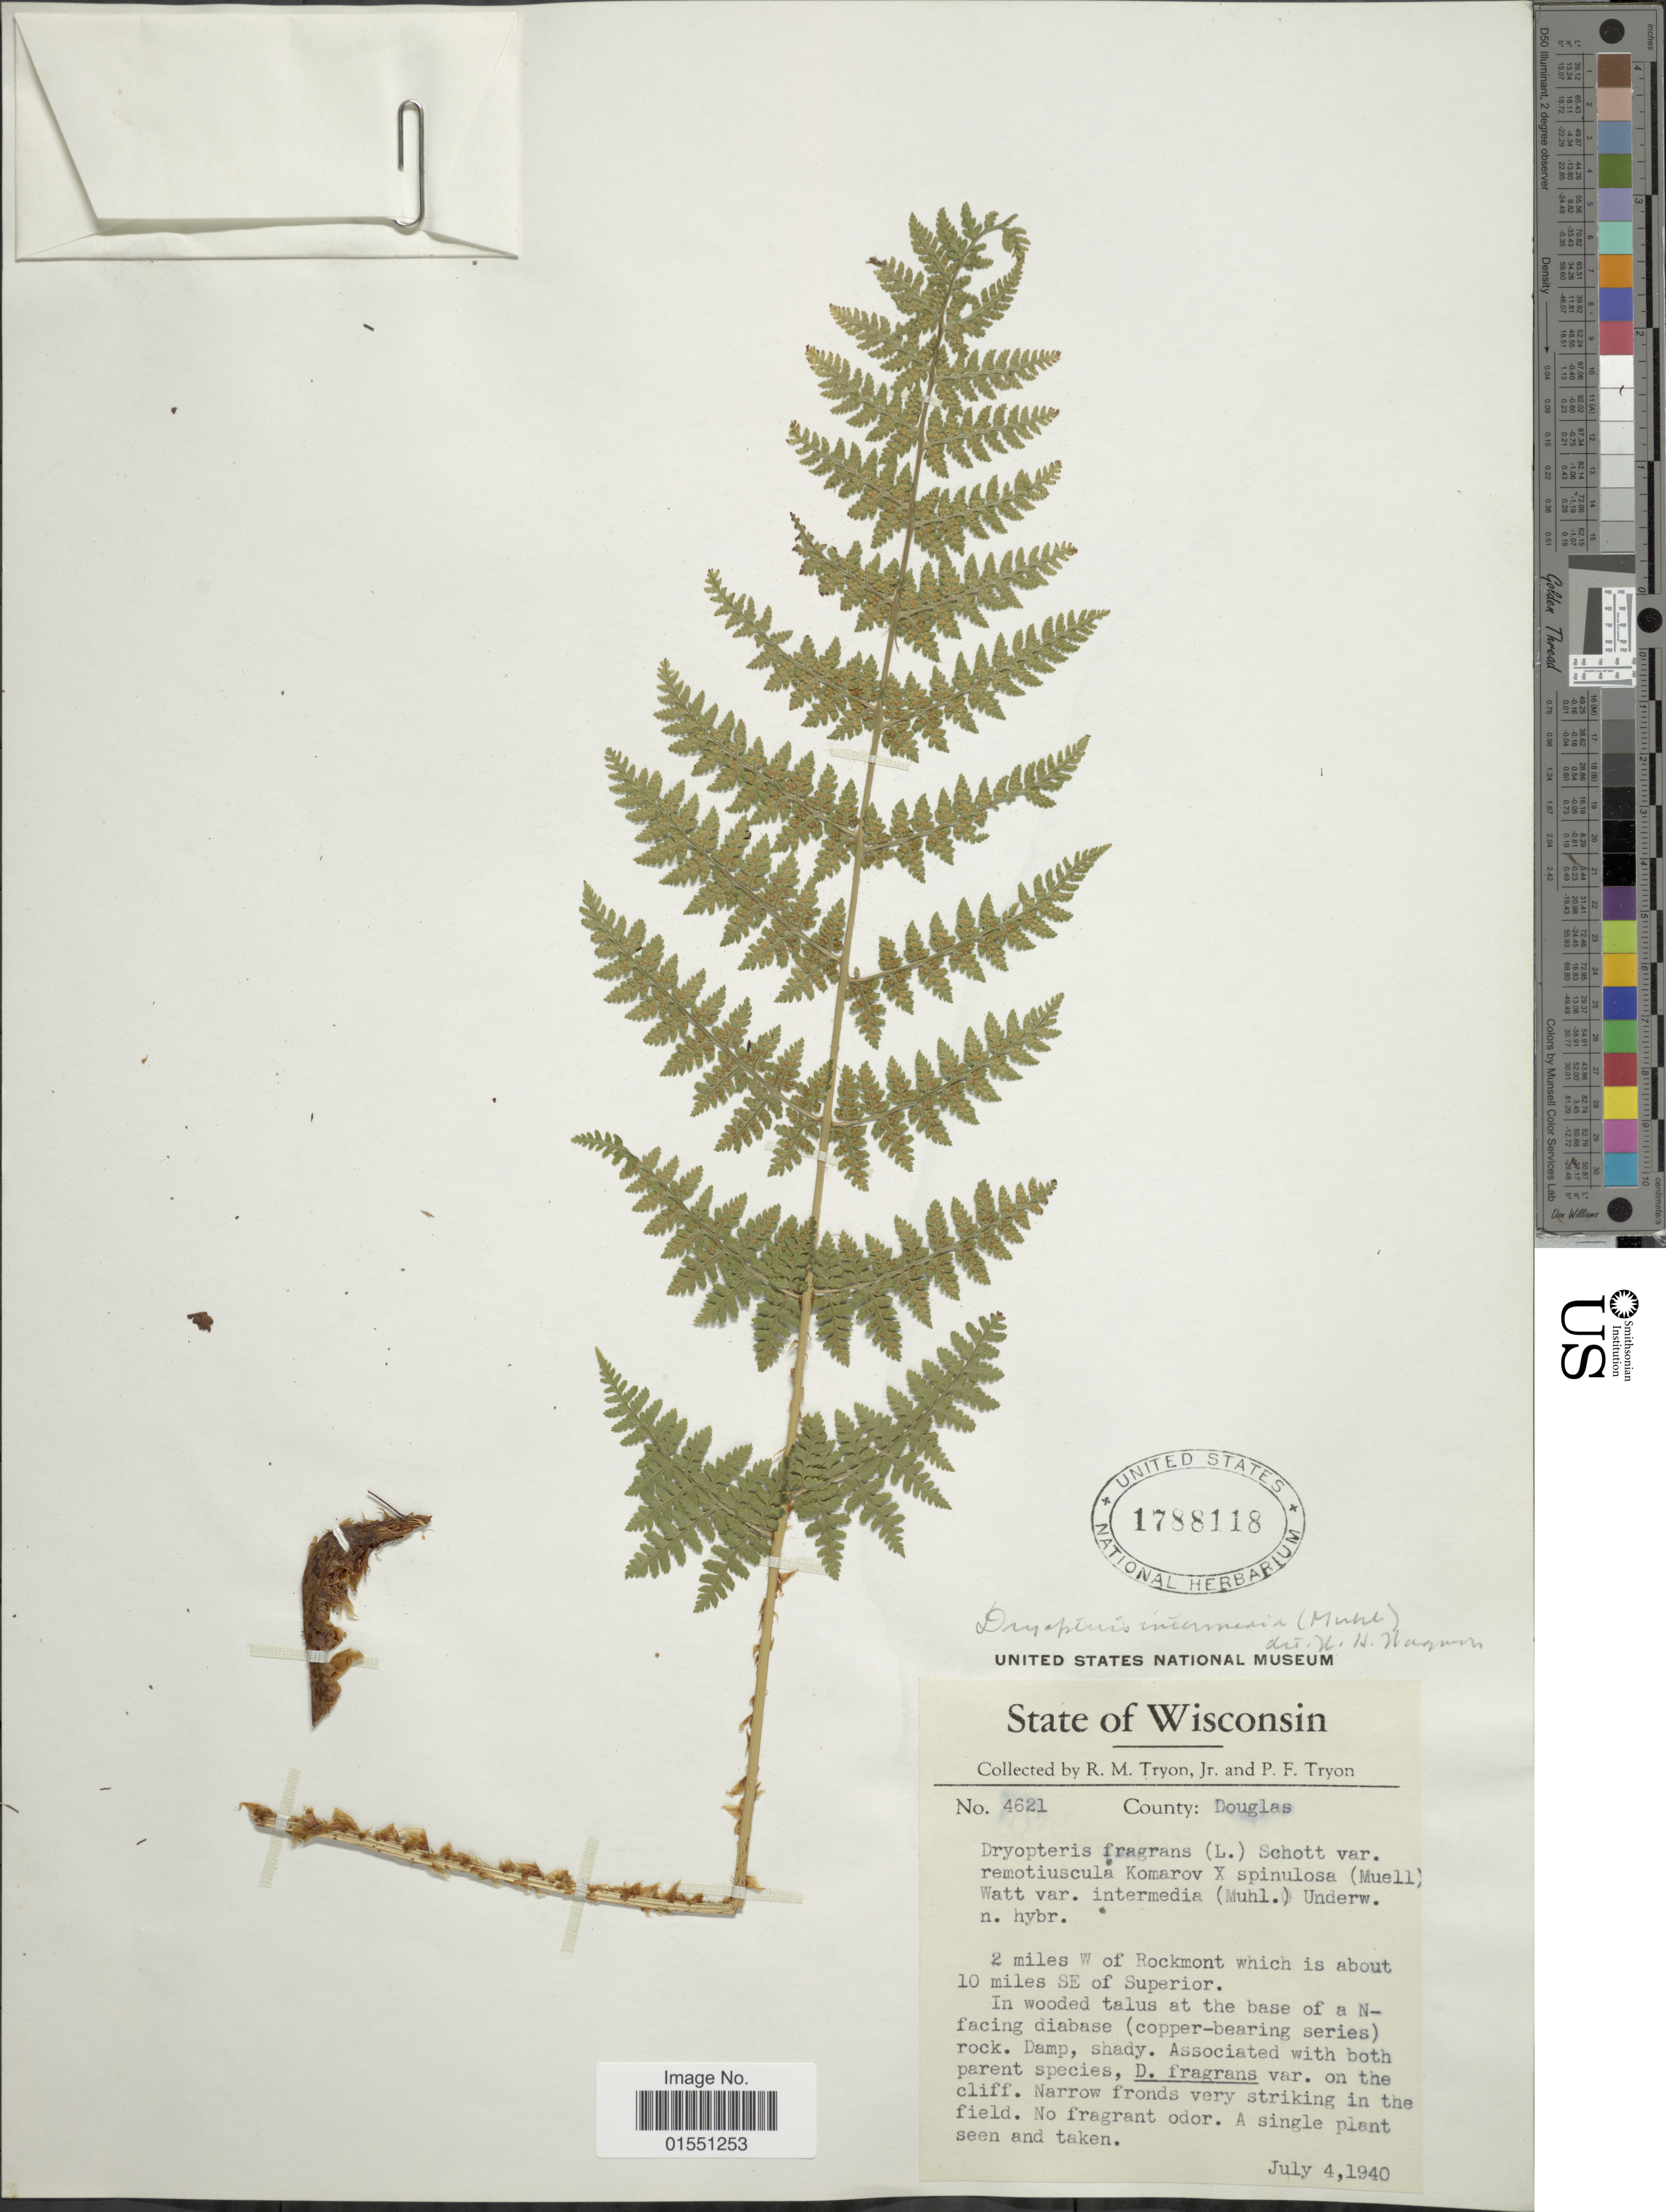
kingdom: Plantae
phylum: Tracheophyta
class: Polypodiopsida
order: Polypodiales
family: Dryopteridaceae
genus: Dryopteris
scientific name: Dryopteris fragrans x D. intermedia (Muhl.) A. Gray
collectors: R. M. Tryon & P. Tryon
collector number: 4621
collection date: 1940-07-04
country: United States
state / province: Wisconsin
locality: County: Douglas. 2 miles W of Rockmont which is about 10 miles SE of Superior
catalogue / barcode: US 1788118